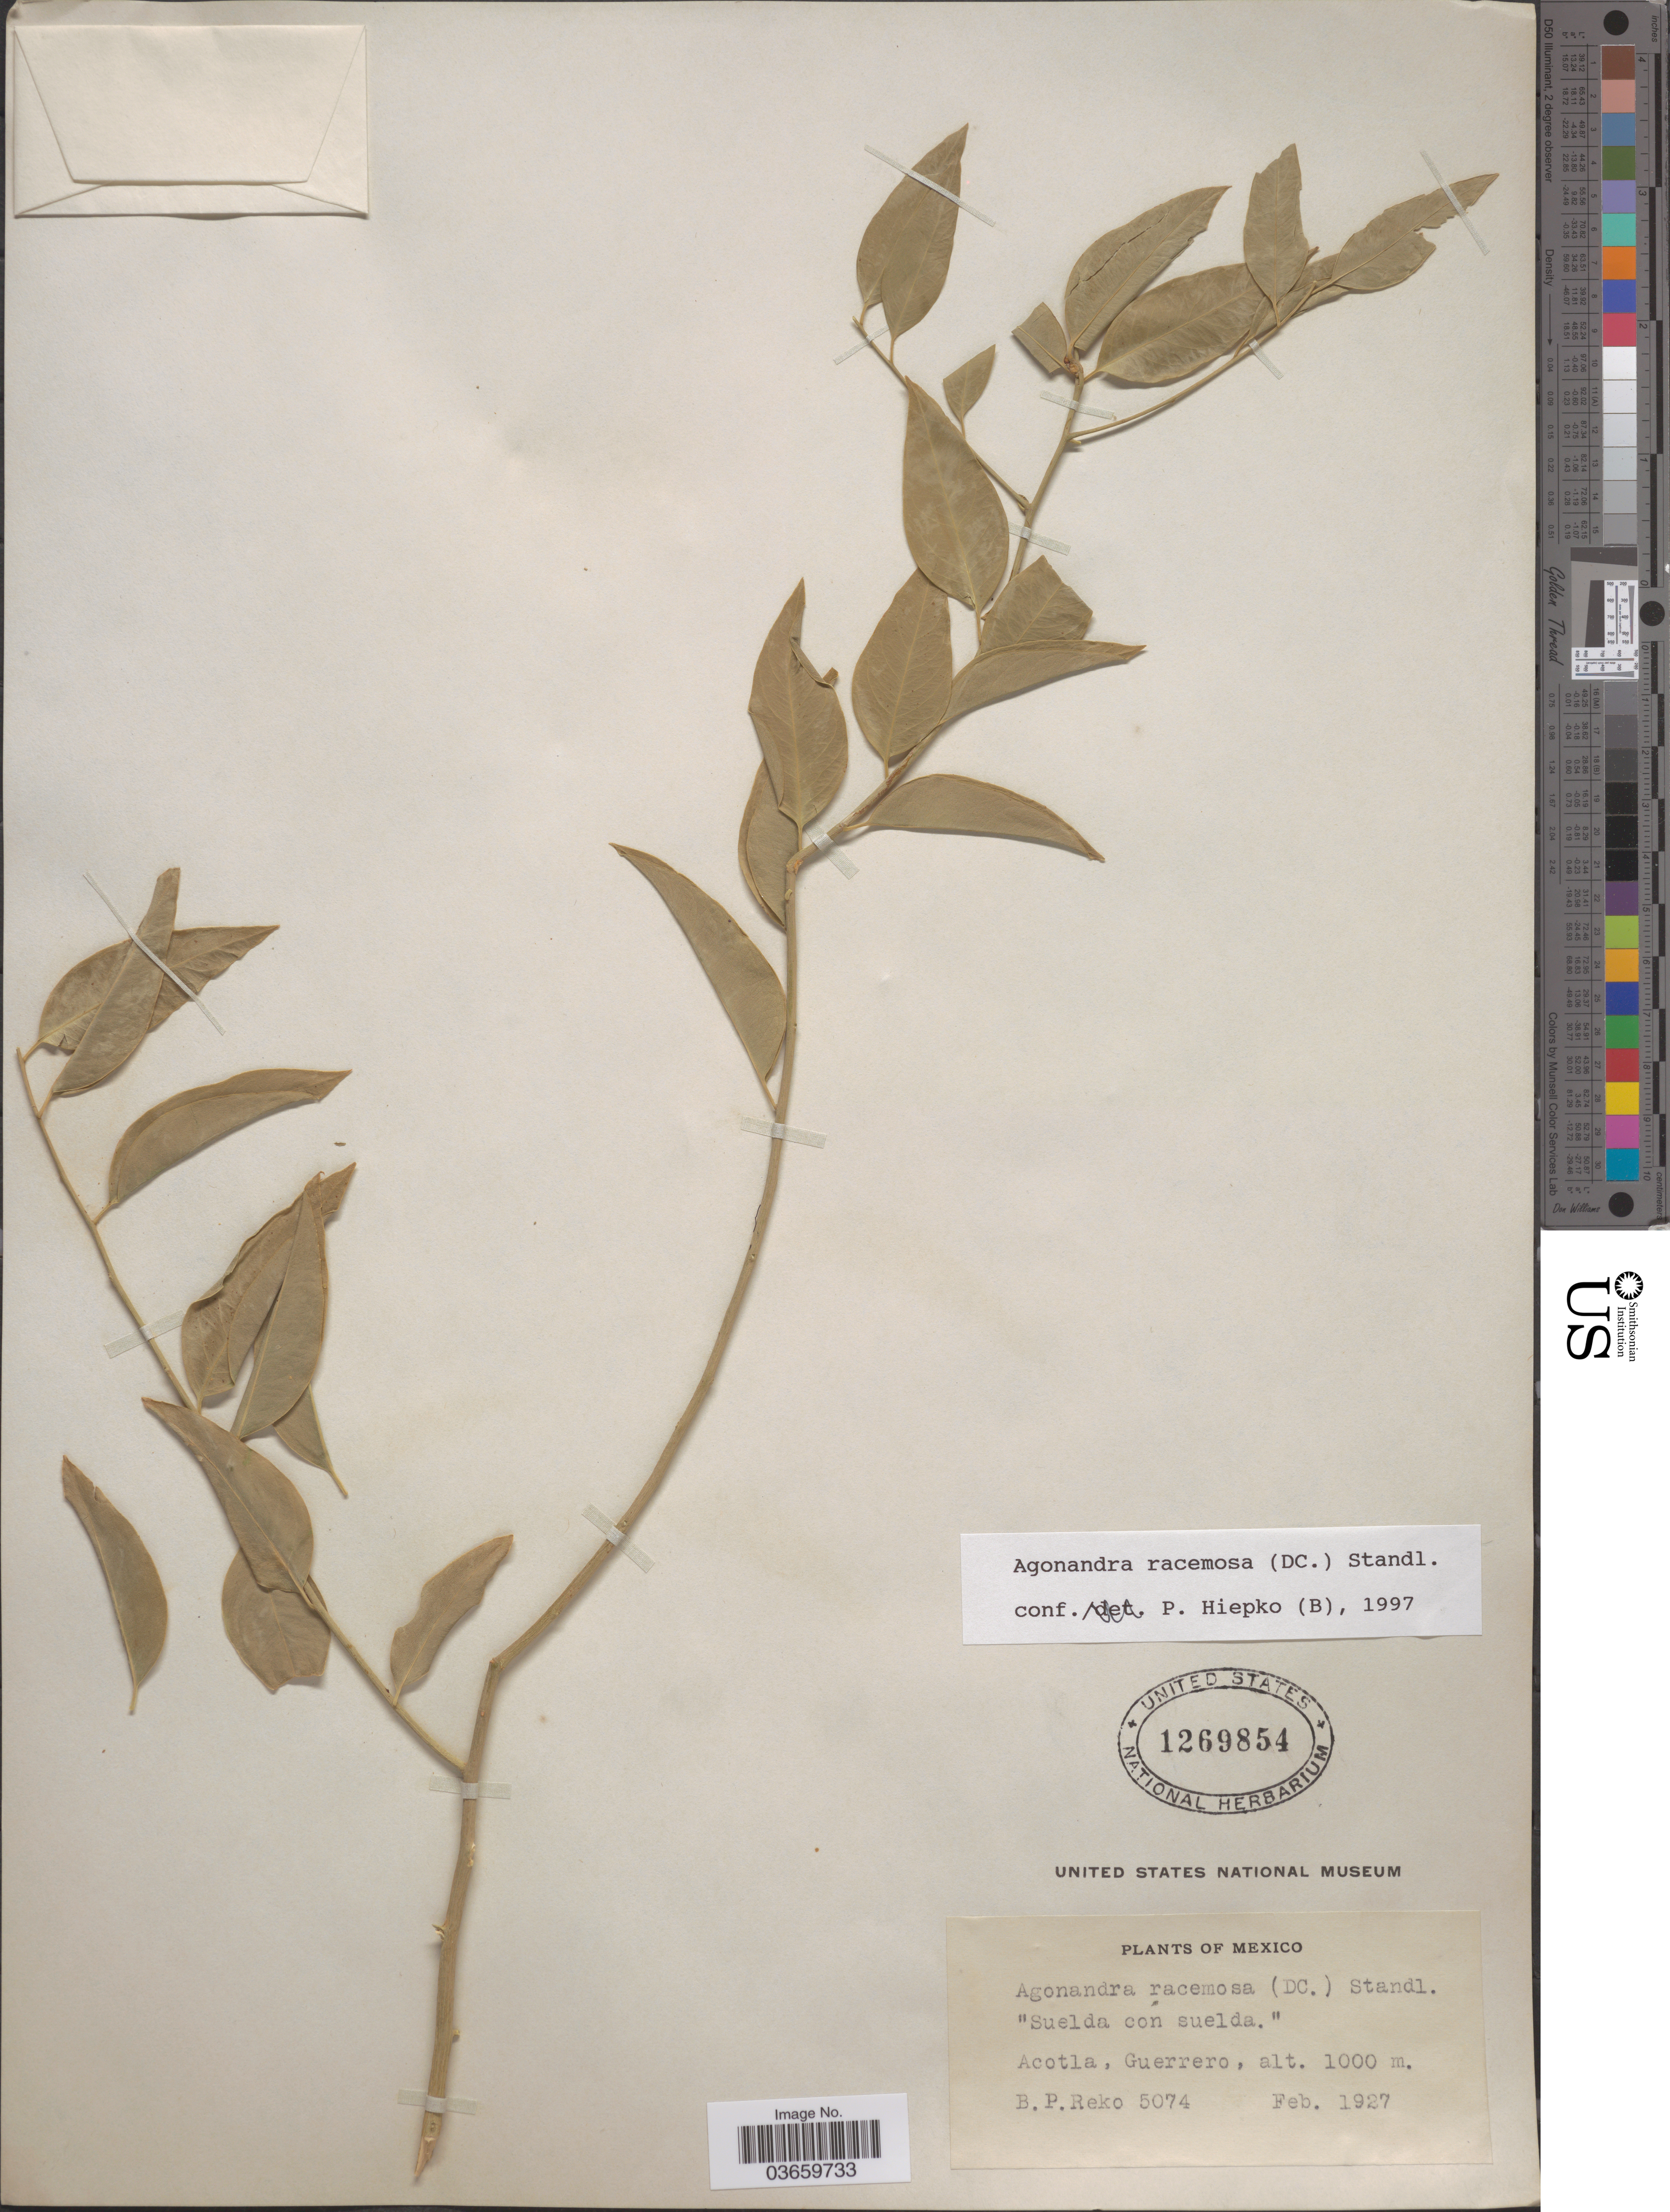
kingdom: Plantae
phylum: Tracheophyta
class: Magnoliopsida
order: Santalales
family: Opiliaceae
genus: Agonandra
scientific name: Agonandra racemosa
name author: (DC.) Standl.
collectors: B. P. Reko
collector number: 5074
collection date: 1927-02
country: Mexico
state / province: Guerrero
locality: Acotla.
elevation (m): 1000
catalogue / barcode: US 1269854